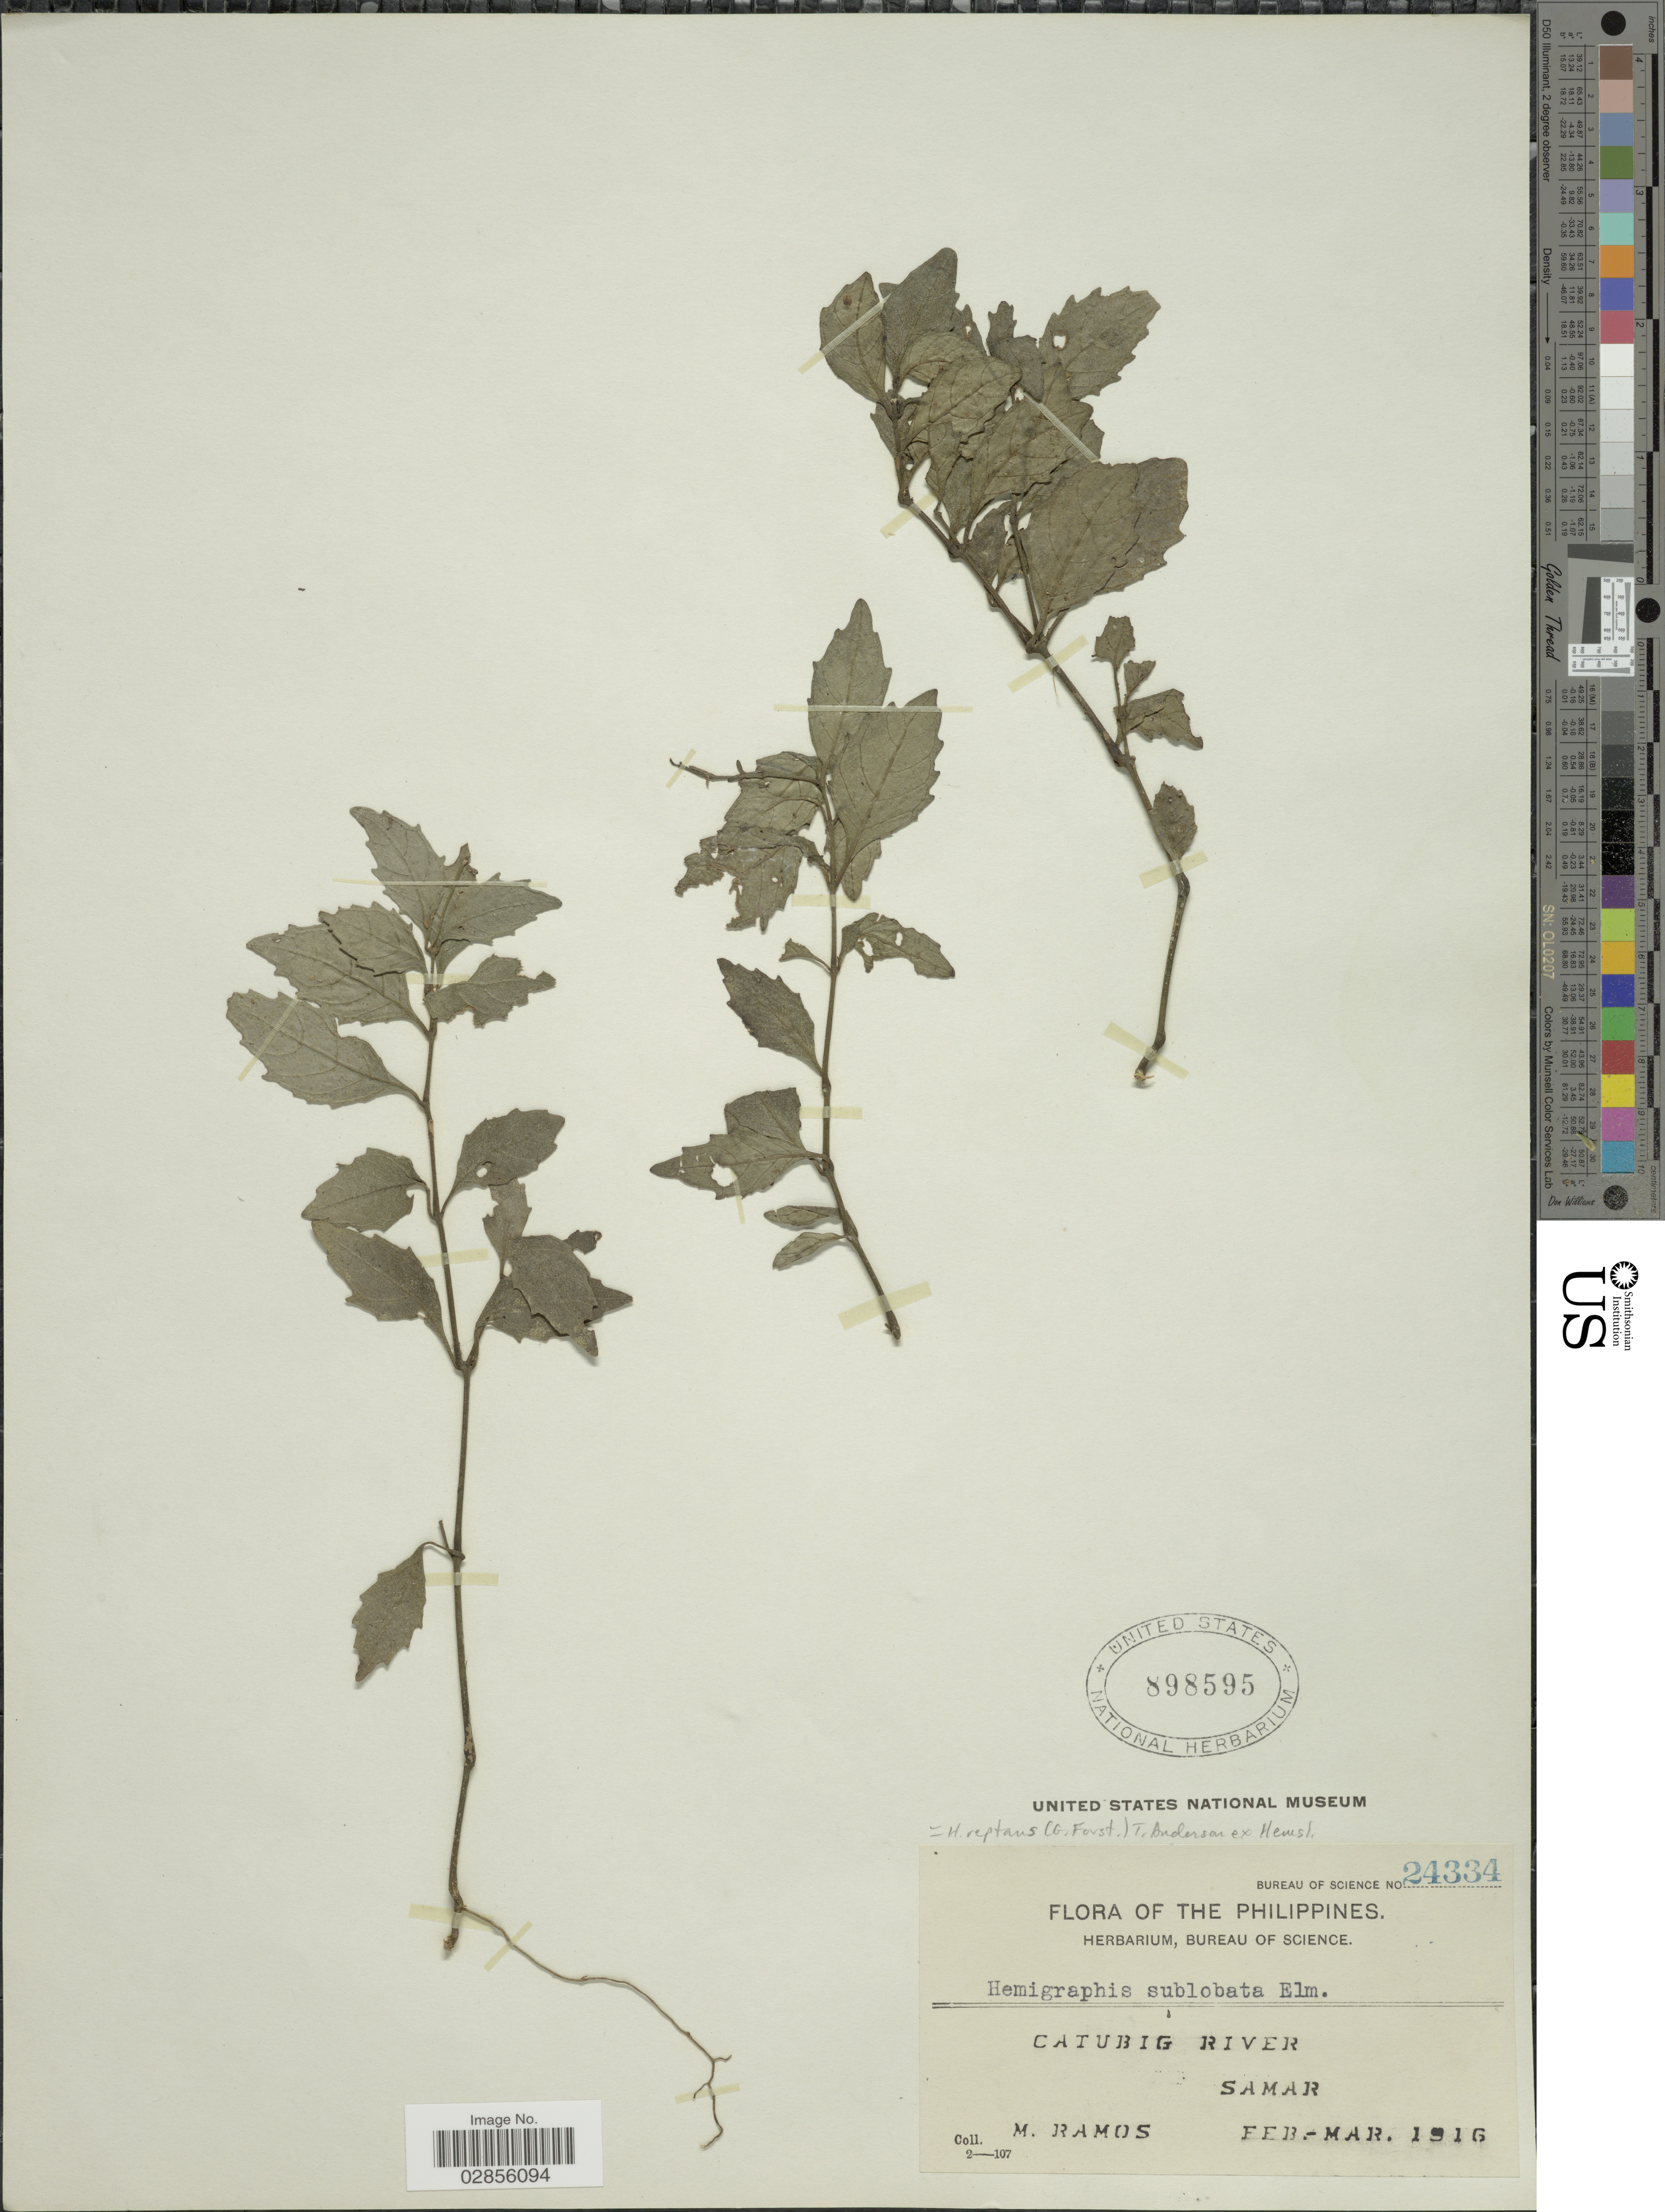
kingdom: Plantae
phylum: Tracheophyta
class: Magnoliopsida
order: Lamiales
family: Acanthaceae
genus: Hemigraphis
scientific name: Hemigraphis reptans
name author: (G. Forst.) T. Anderson ex Hemsl.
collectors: M. Ramos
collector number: Bureau of Science 24334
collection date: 1916-02/1916-03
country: Philippines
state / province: Eastern Visayas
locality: Catubig River. Samar.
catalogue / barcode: US 898595